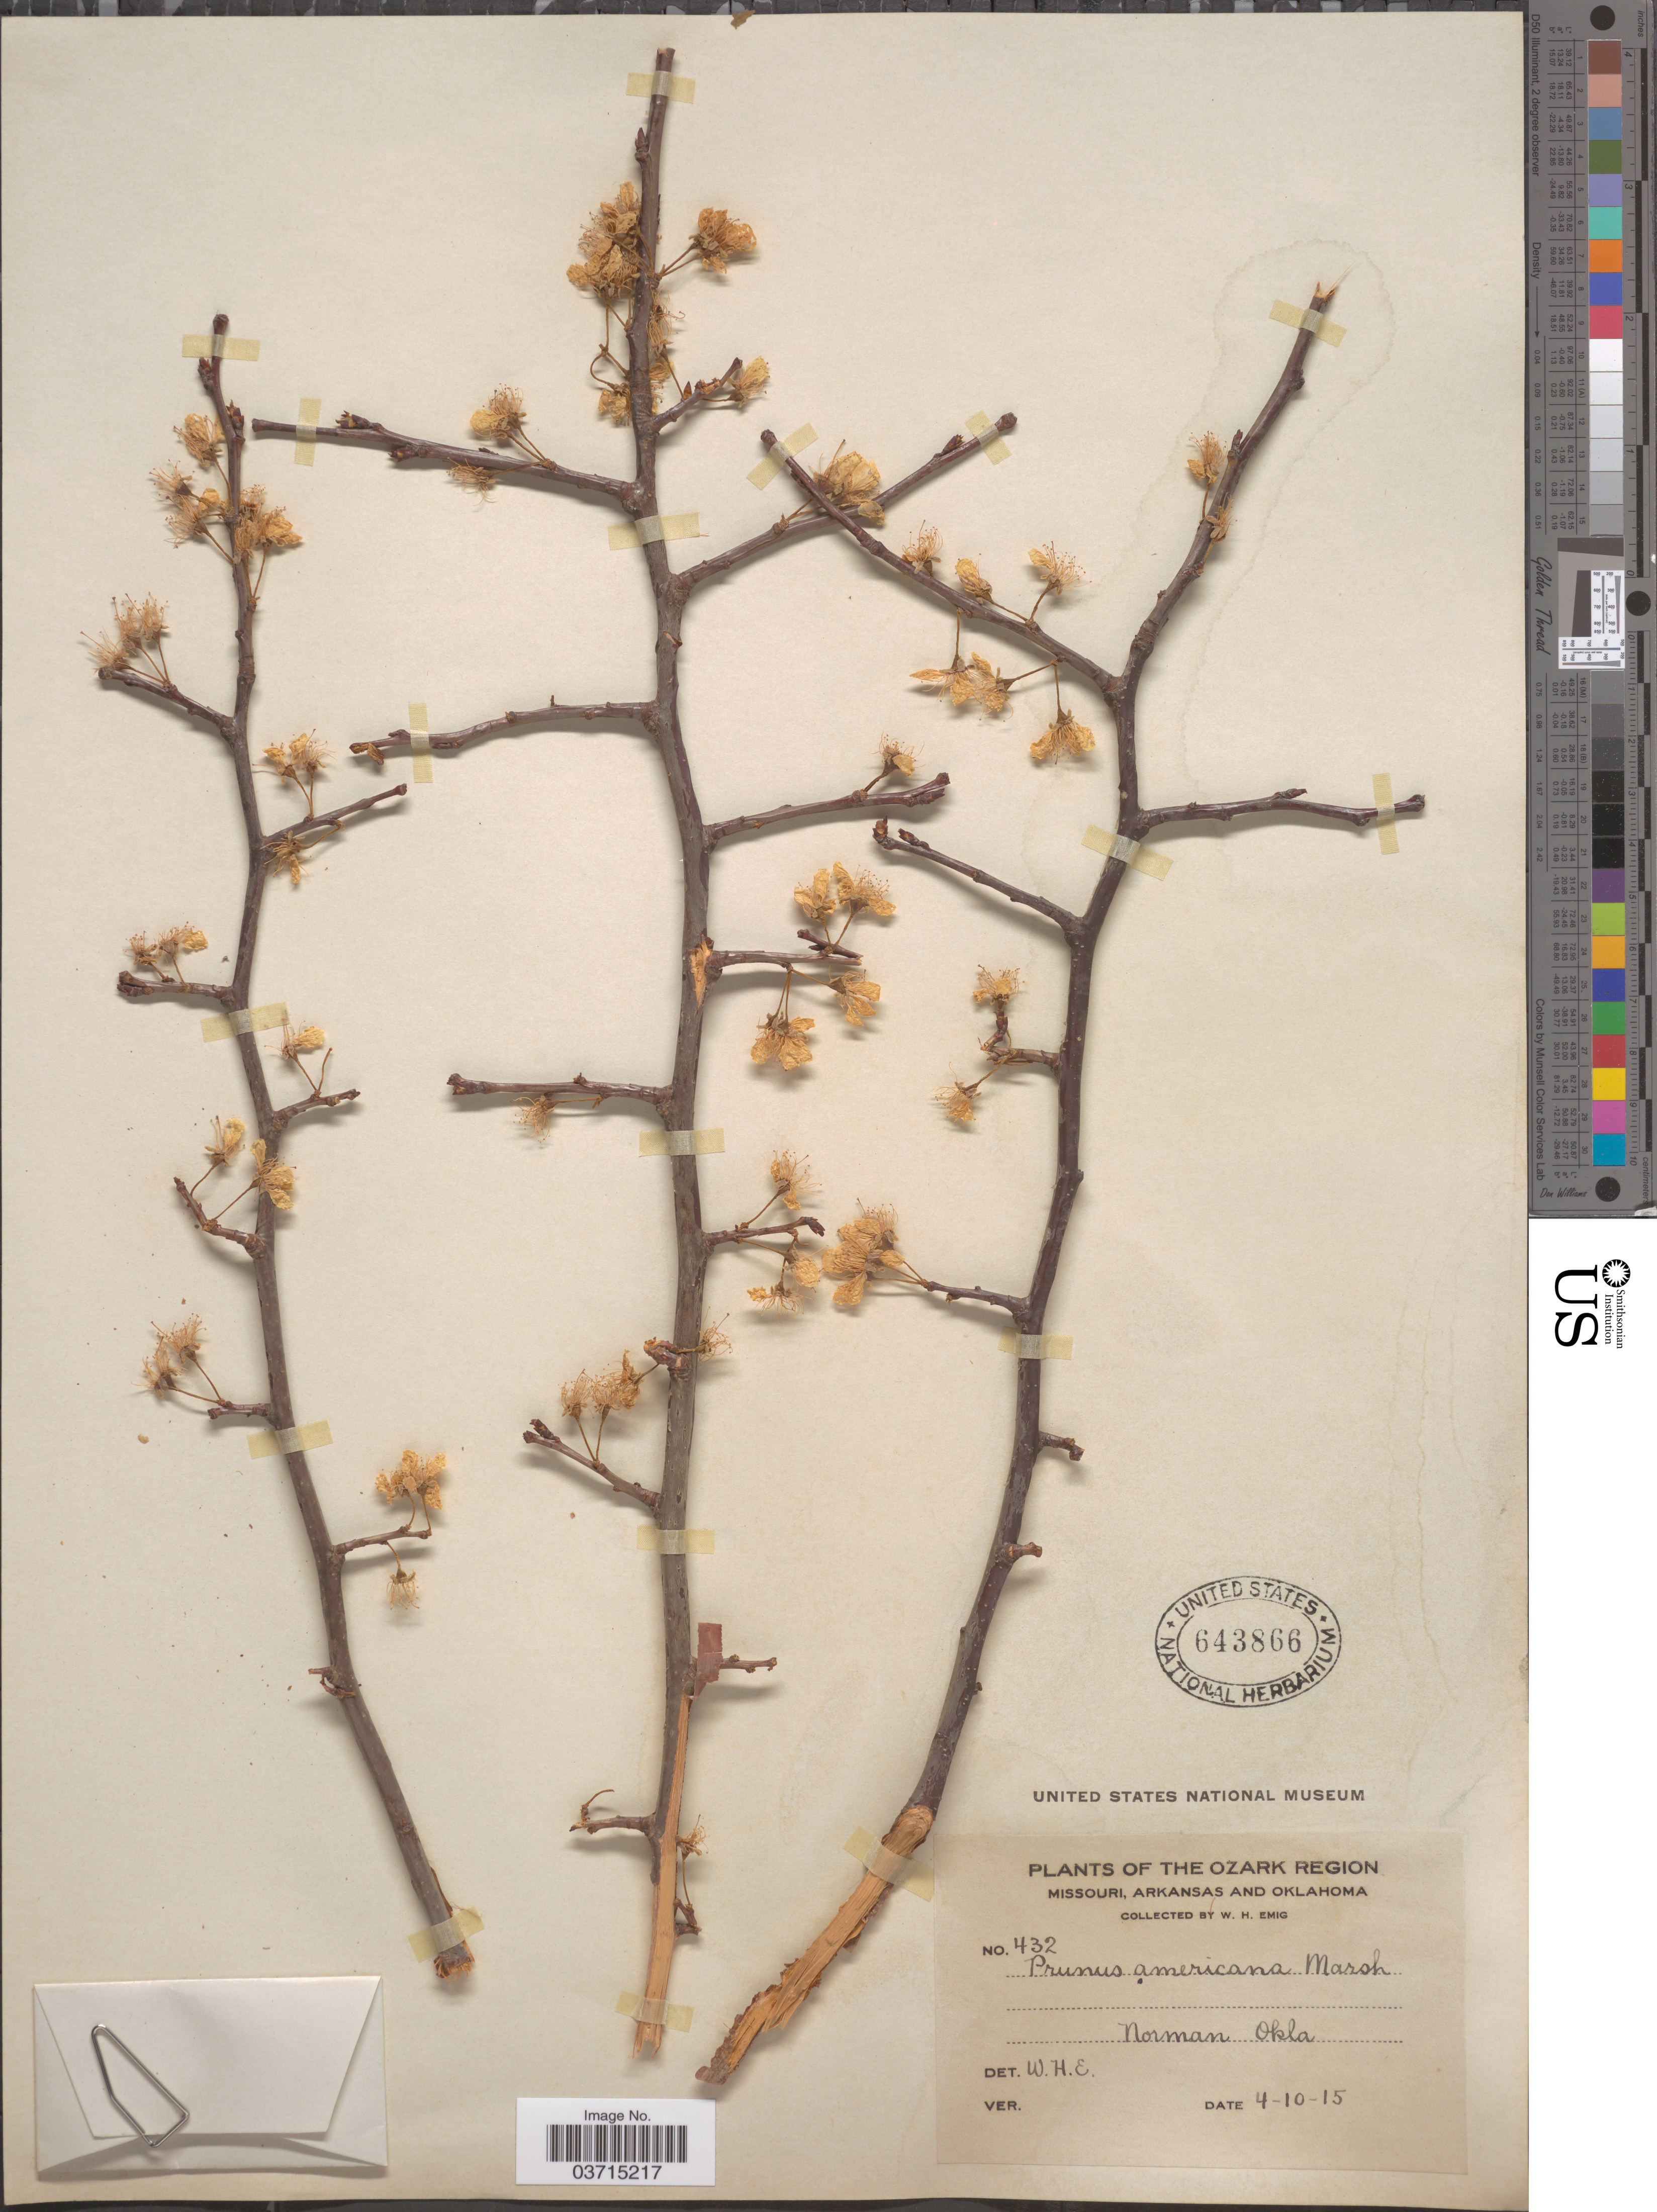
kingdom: Plantae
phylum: Tracheophyta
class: Magnoliopsida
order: Rosales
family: Rosaceae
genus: Prunus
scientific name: Prunus americana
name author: Marshall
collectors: W. H. Emig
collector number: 432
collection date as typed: Transcribed d/m/y: 10/4/15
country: United States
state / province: Oklahoma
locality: The Ozark Region. Norman.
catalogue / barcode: US 643866